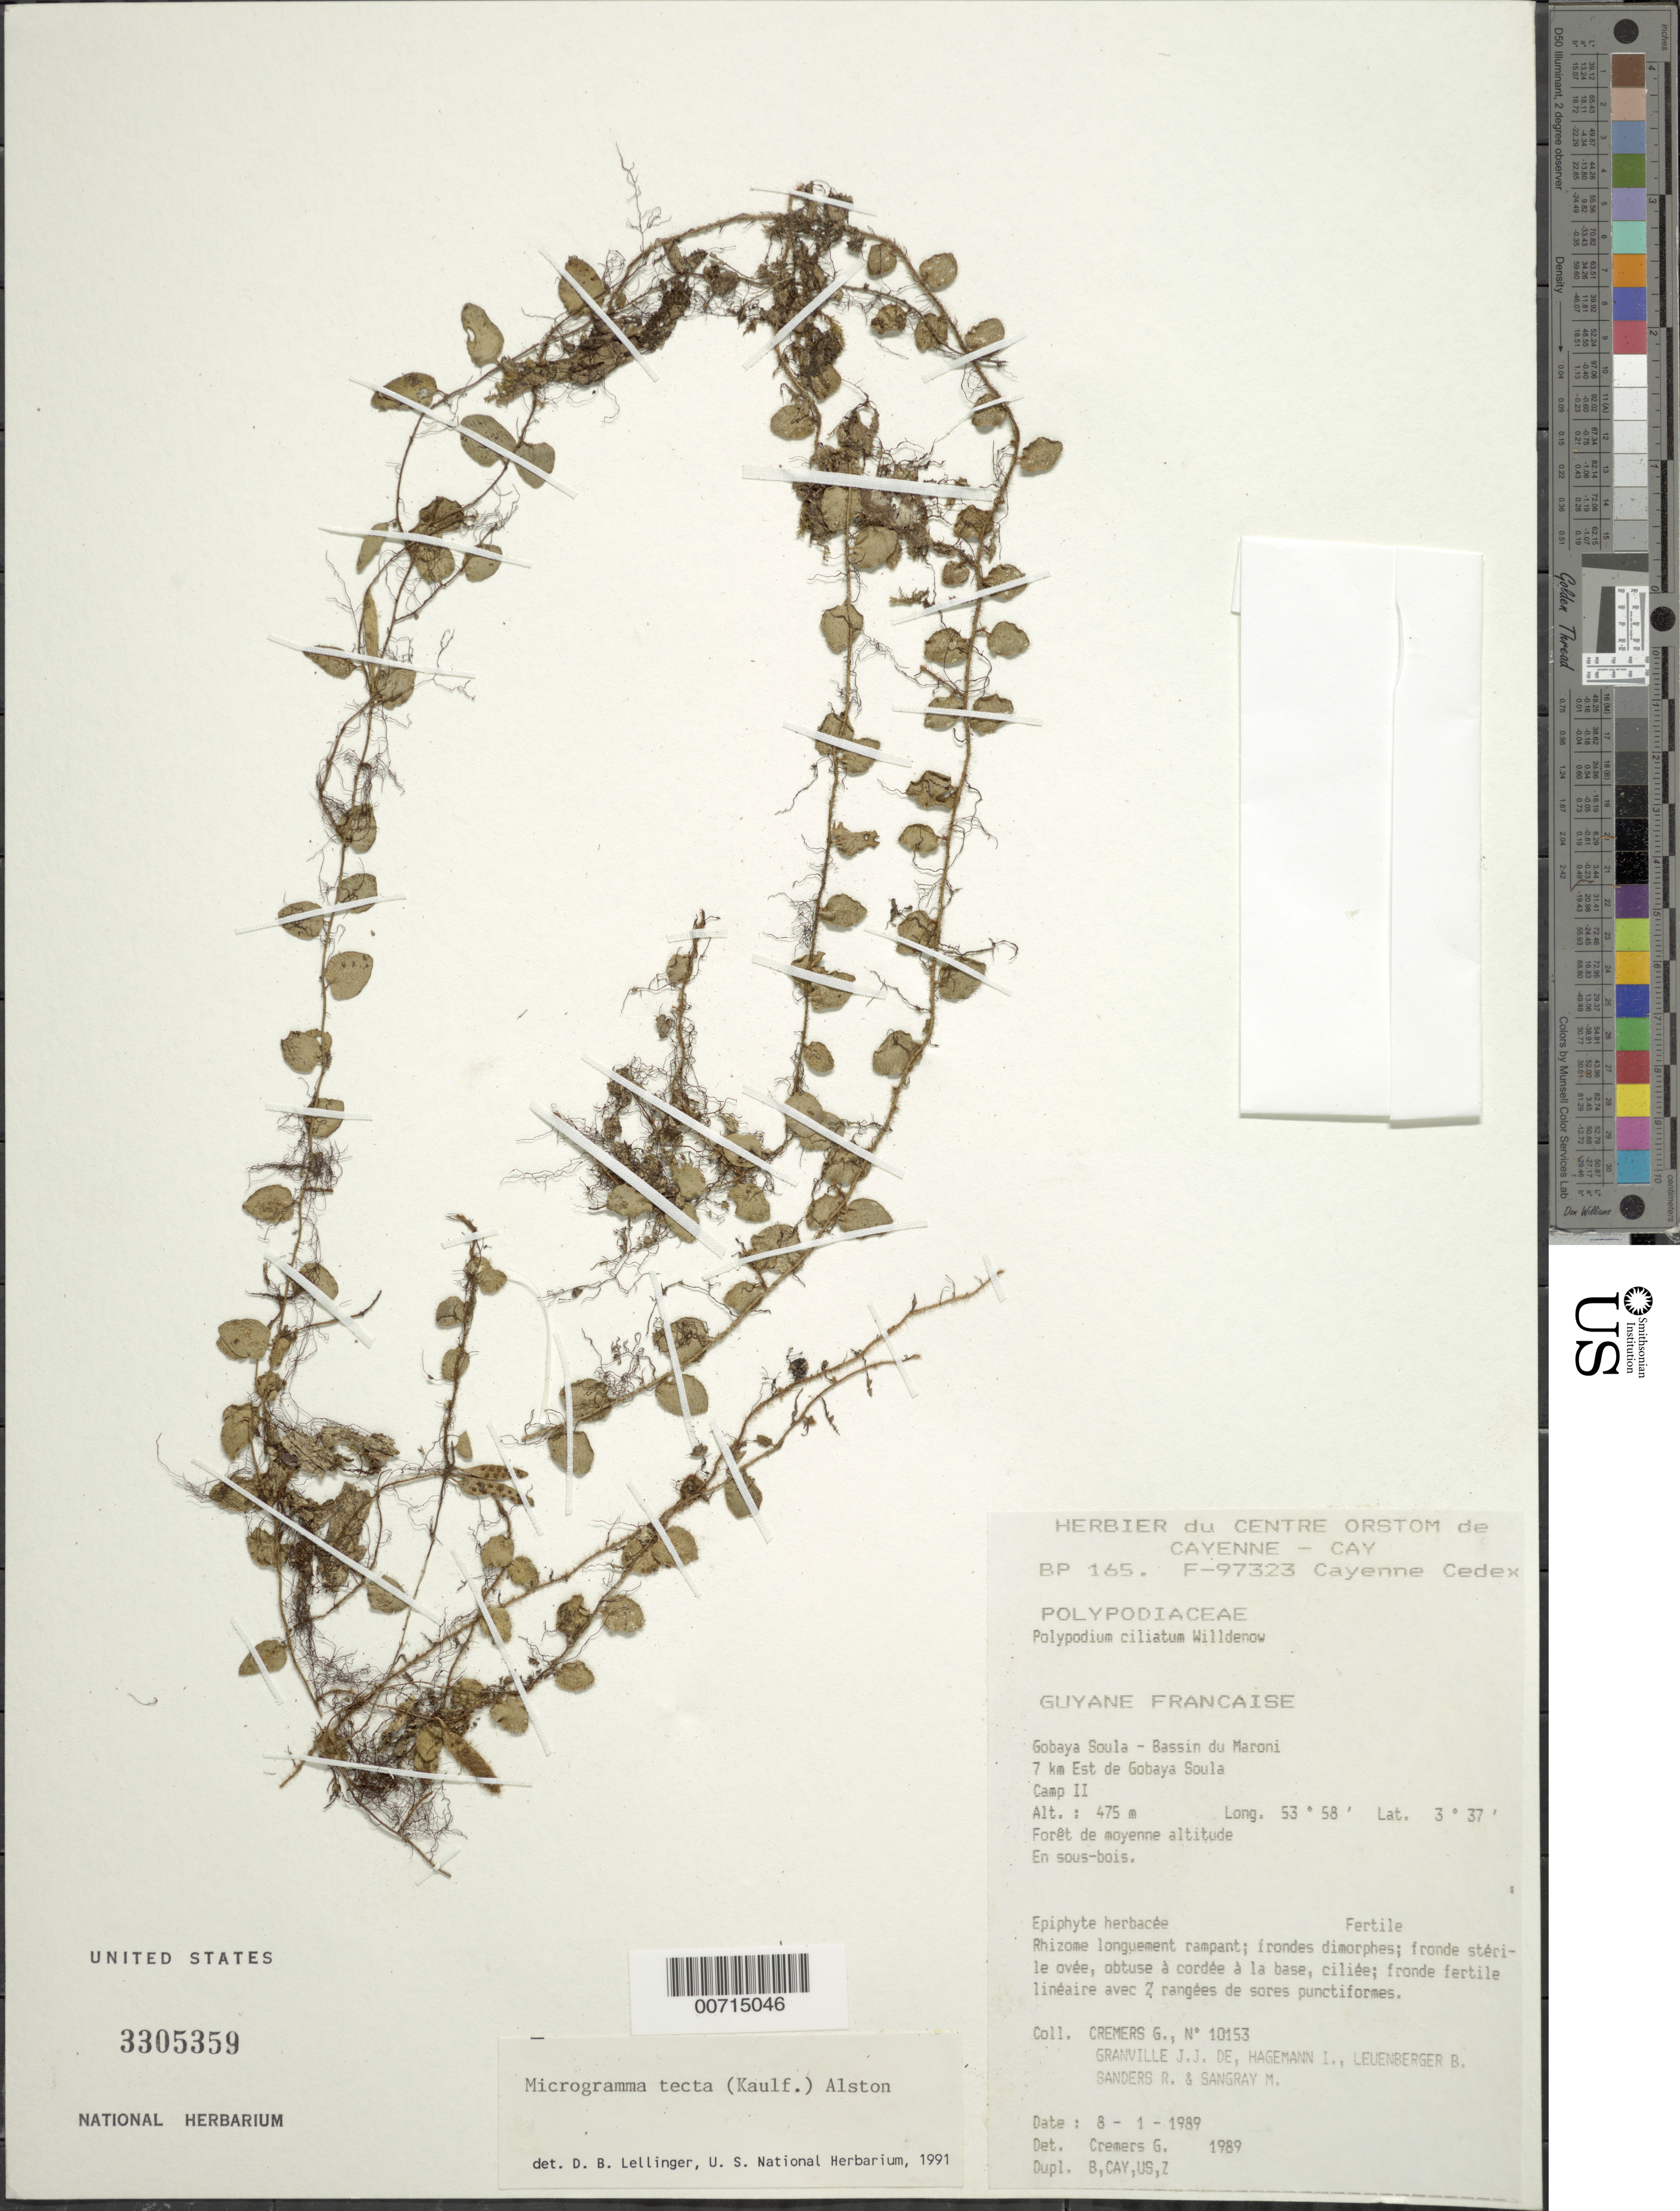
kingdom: Plantae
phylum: Tracheophyta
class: Polypodiopsida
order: Polypodiales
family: Polypodiaceae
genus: Microgramma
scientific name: Microgramma tecta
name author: (Kaulf.) Alston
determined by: Lellinger, David B., (BOT), Smithsonian Institution - National Museum of Natural History (UNITED STATES)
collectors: G. Cremers et al.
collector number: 10153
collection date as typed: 8-Jan-89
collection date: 1989-01-08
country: French Guiana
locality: Gobaya Soula, Bassin du Maroni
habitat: Forest, middle altitude; understory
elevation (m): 475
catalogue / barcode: US 3305359